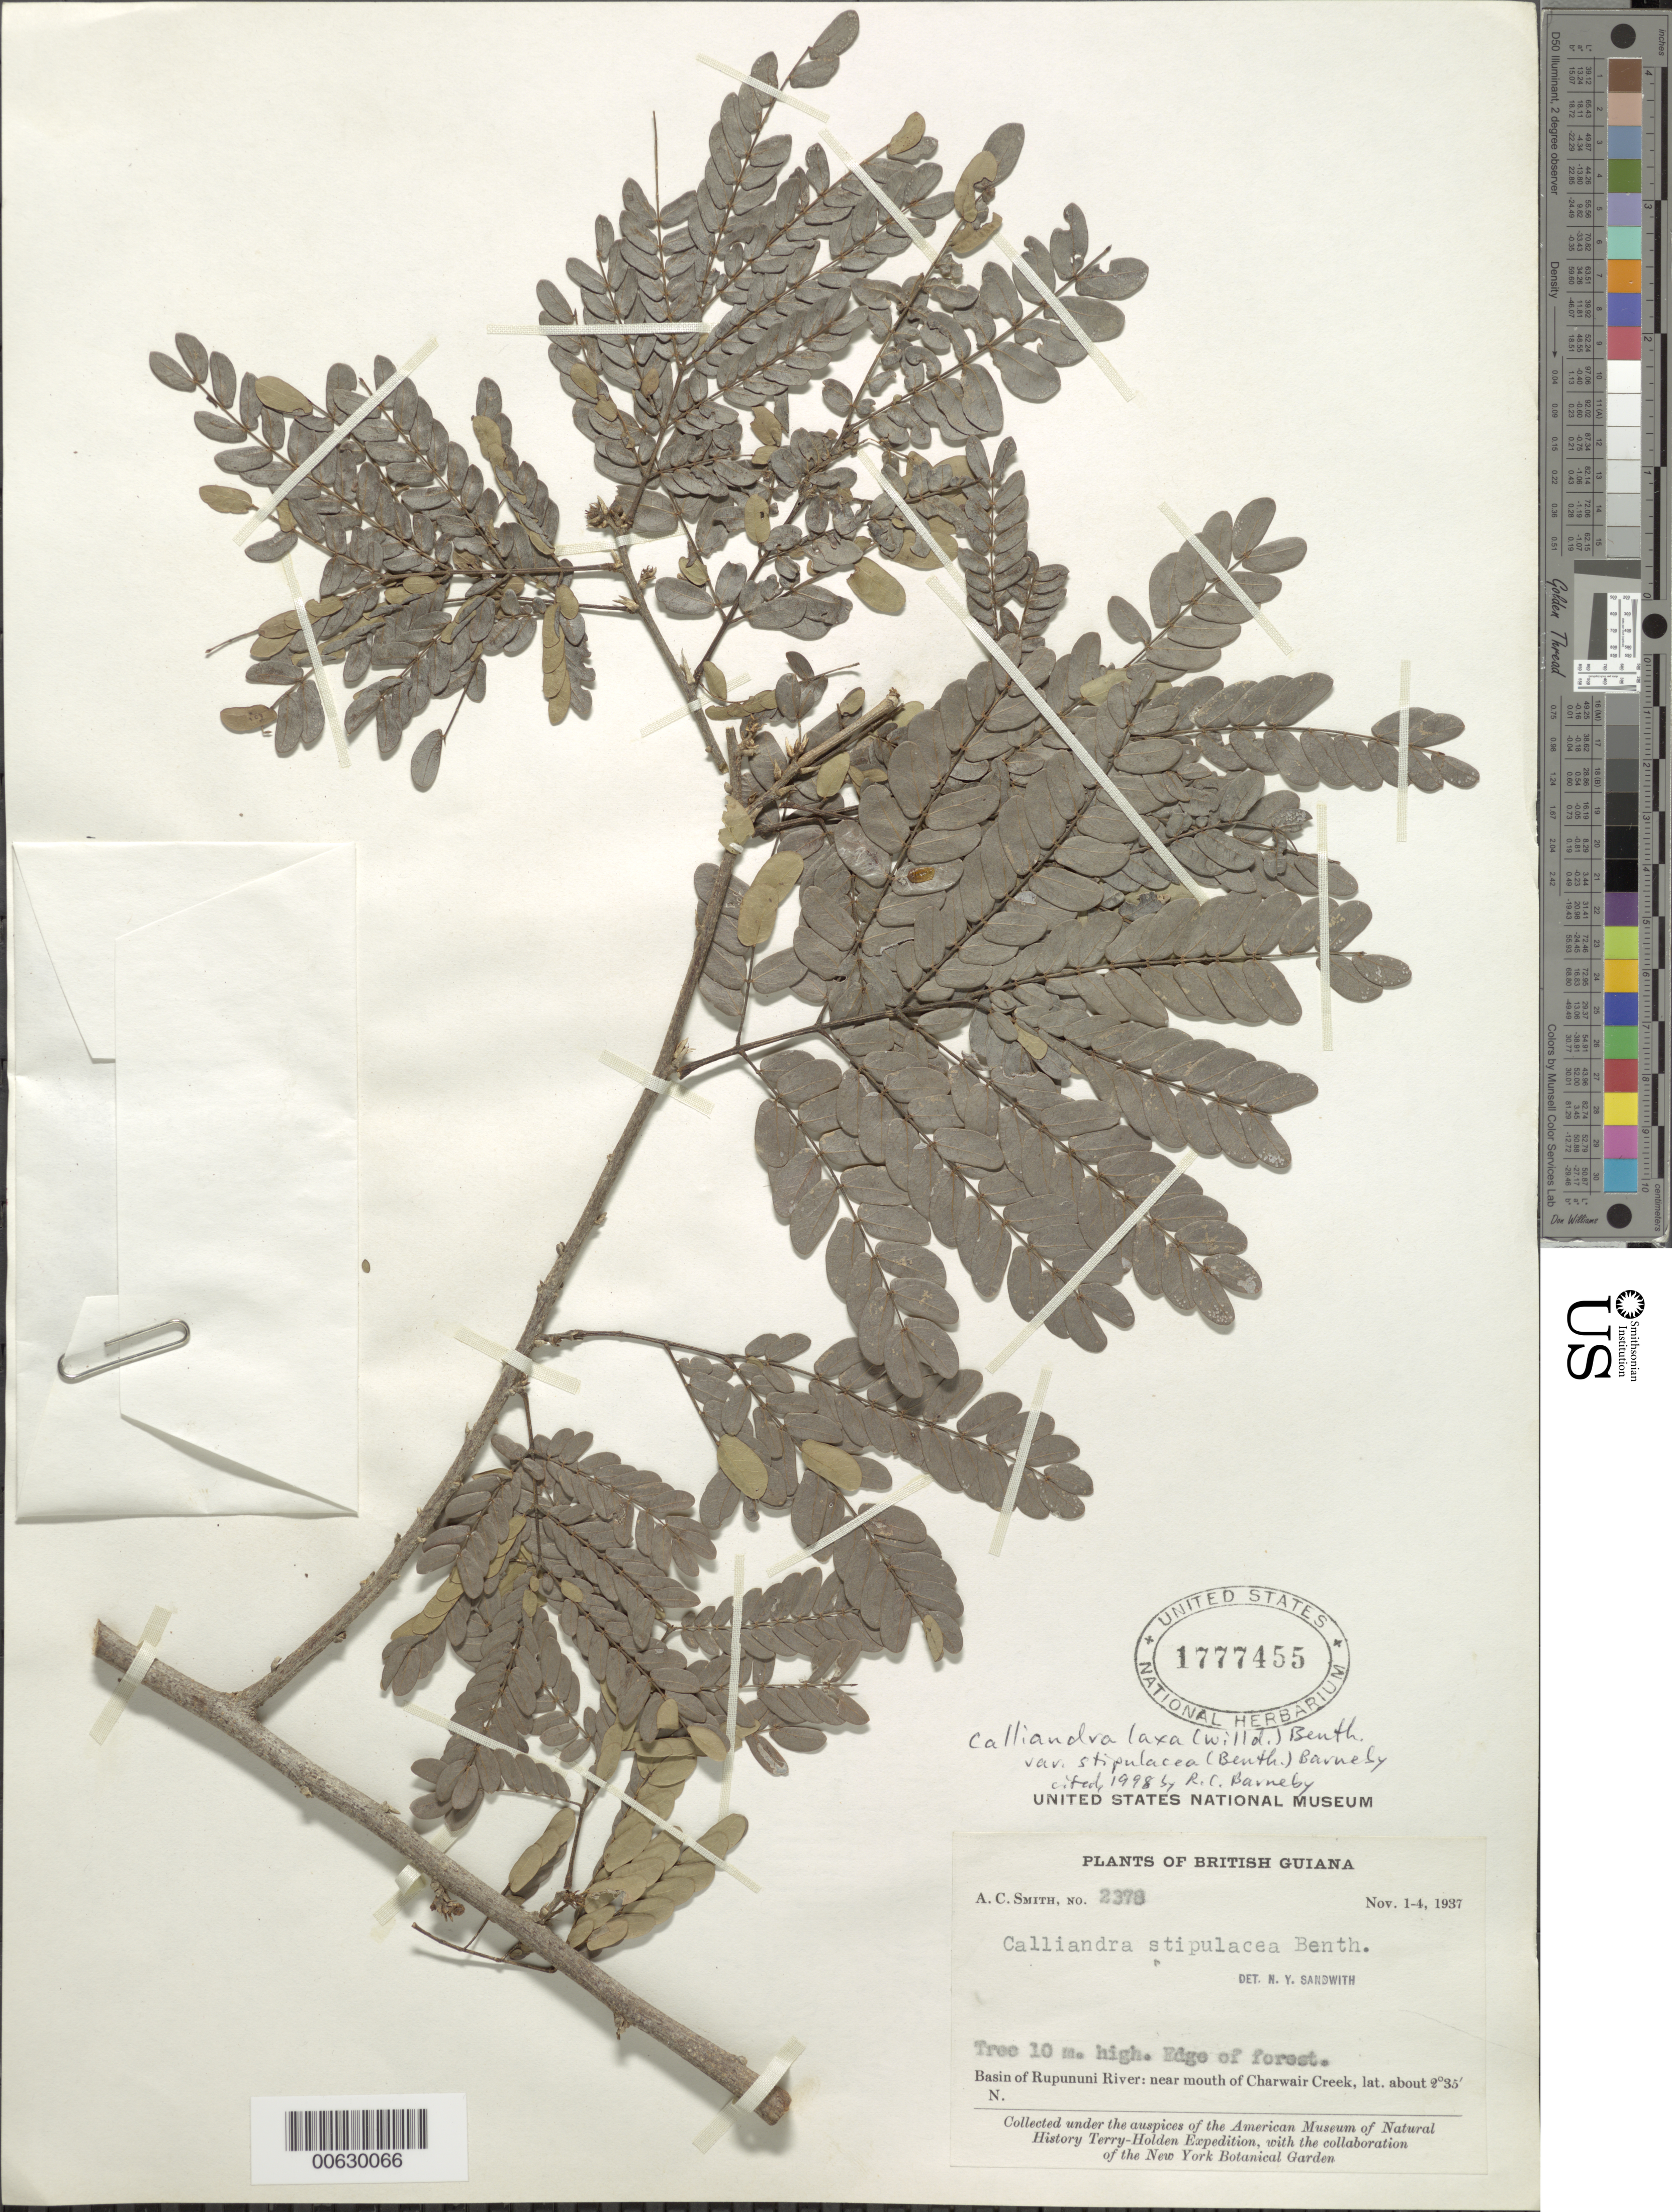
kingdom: Plantae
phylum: Tracheophyta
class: Magnoliopsida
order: Fabales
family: Fabaceae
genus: Calliandra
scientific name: Calliandra laxa var. stipulacea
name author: (Benth.) Barneby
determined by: Barneby, Rupert C., (NY)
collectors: A. C. Smith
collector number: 2378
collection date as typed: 1-Nov-37 to 4-Nov-37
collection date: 1937-11-01/1937-11-04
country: Guyana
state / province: U. Takutu-U. Essequibo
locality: Charwair Creek, near mouth, Rupununi R. basin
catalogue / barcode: US 1777455